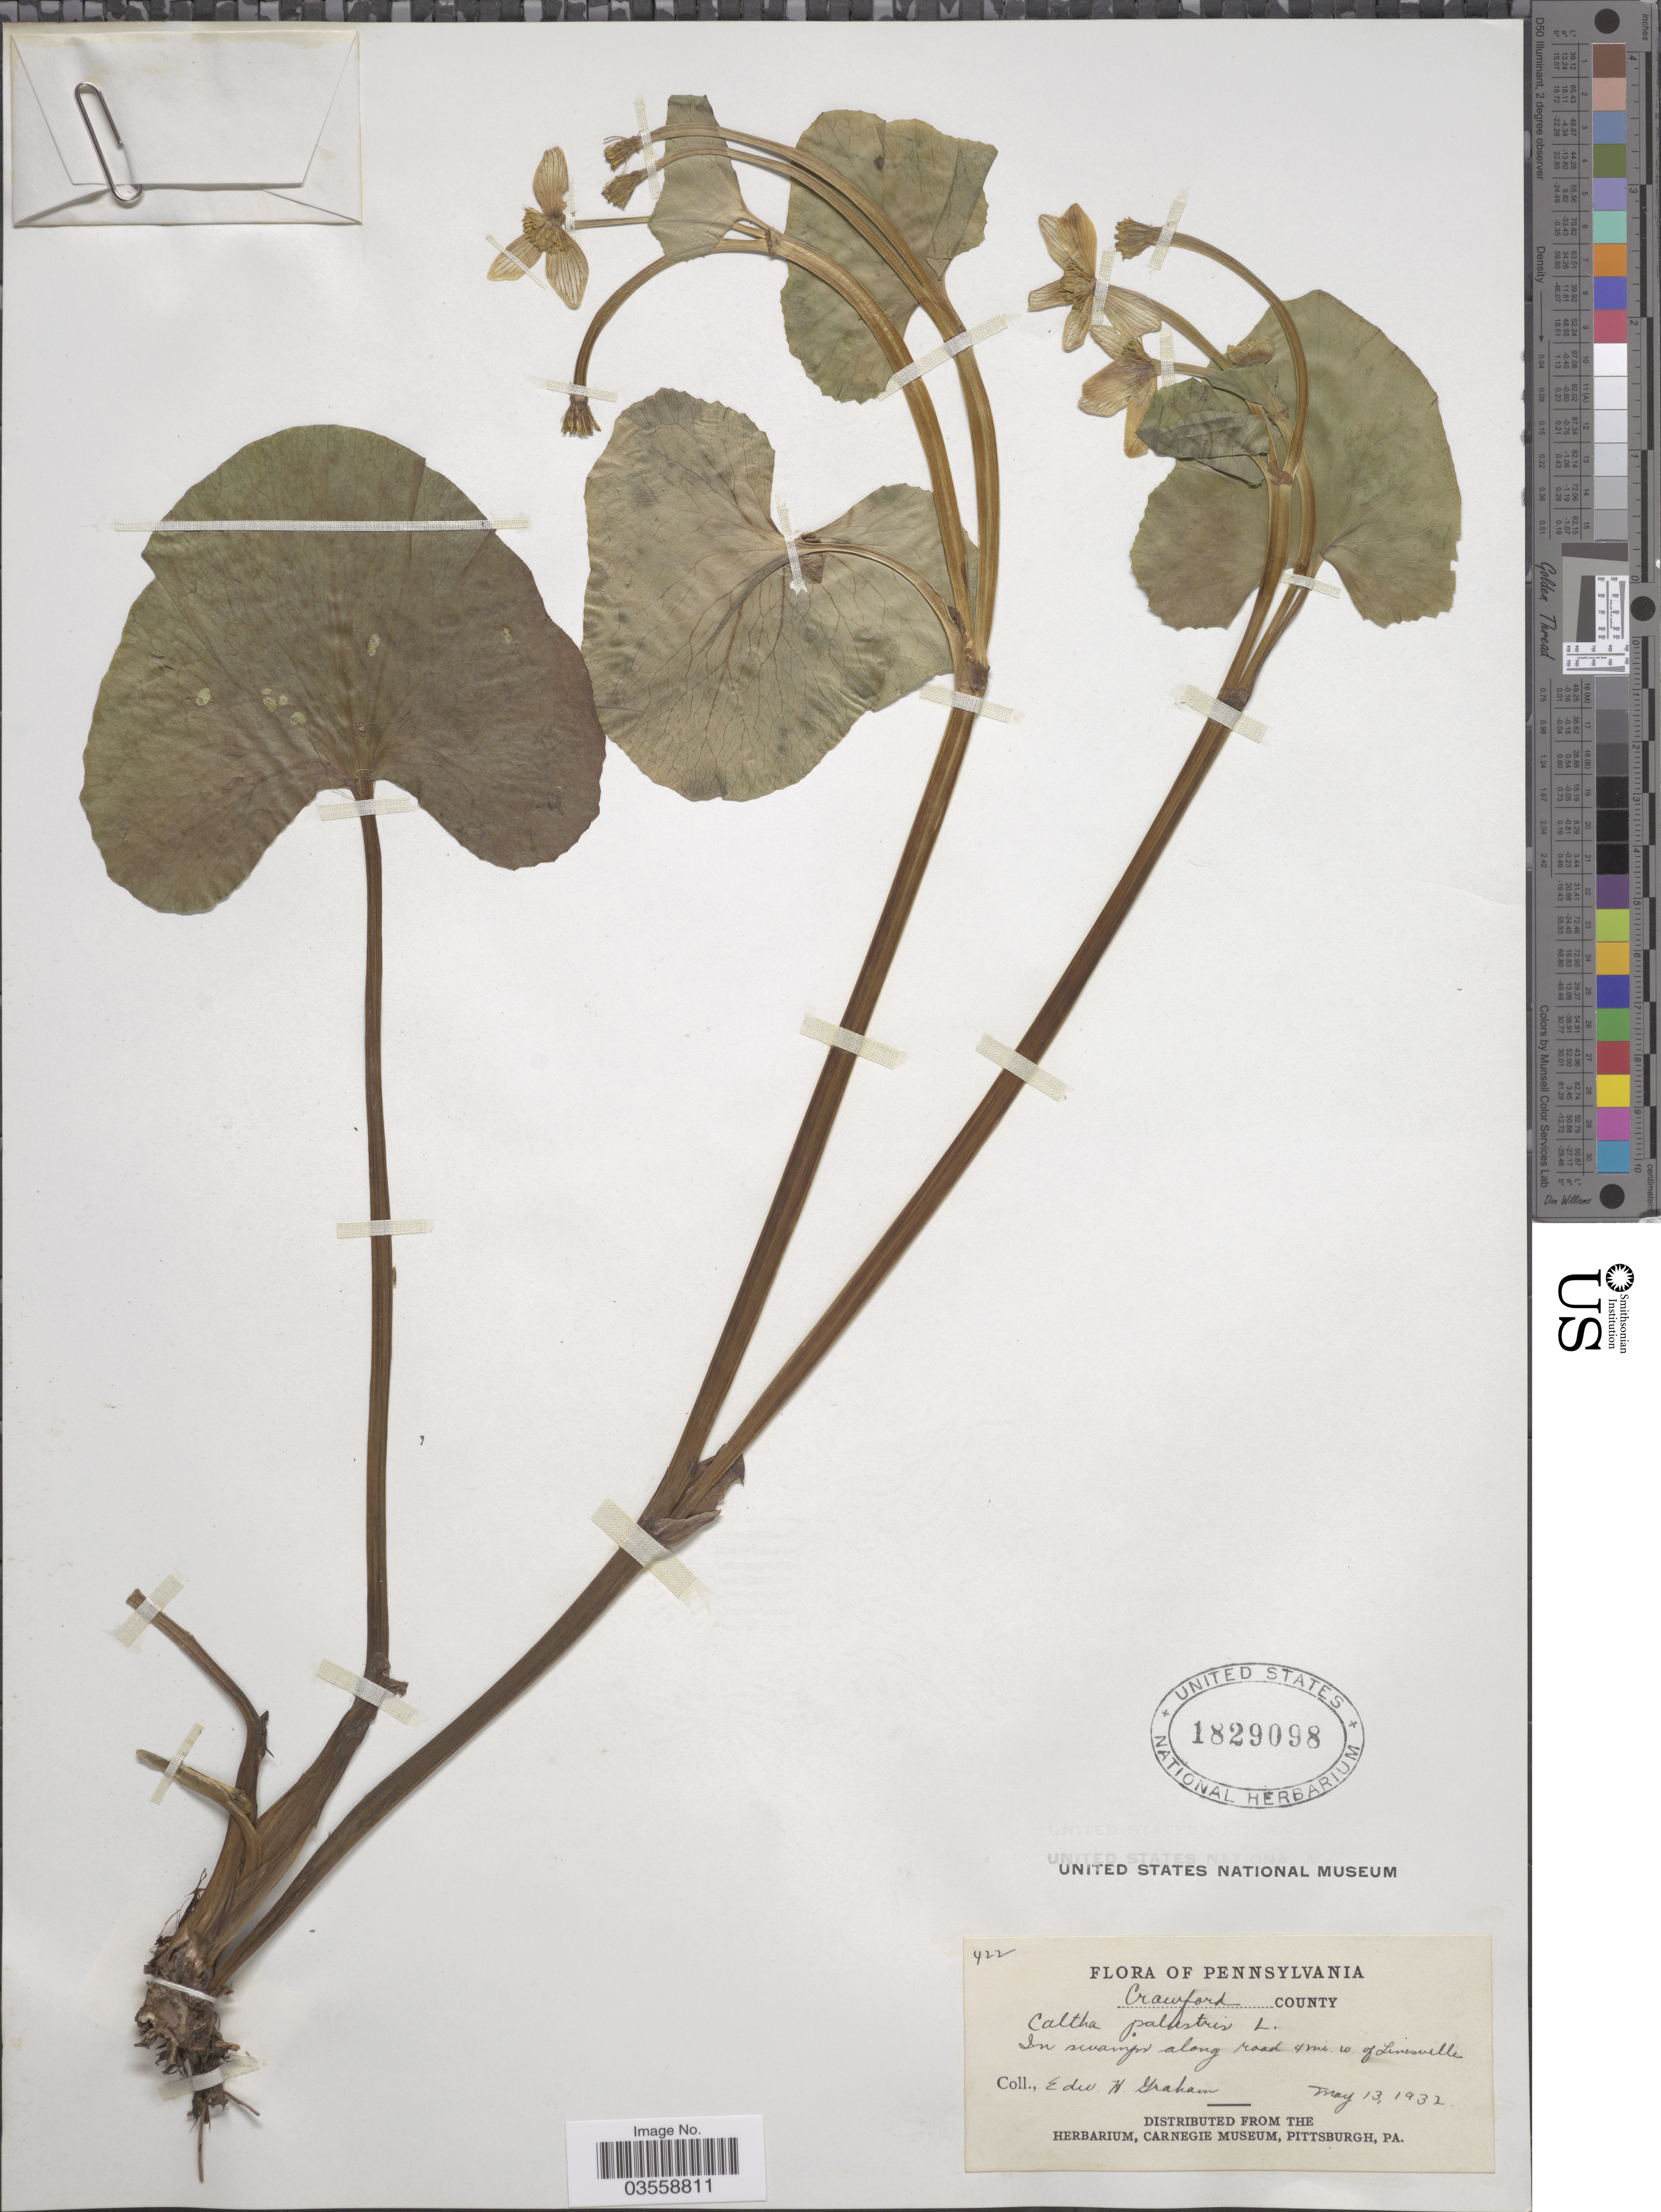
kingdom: Plantae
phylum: Tracheophyta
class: Magnoliopsida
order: Ranunculales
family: Ranunculaceae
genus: Caltha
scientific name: Caltha palustris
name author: L.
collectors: E. H. Graham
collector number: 422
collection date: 1932-05-13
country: United States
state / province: Pennsylvania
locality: Crawford County. In swamps along road 4 mi. w. of Linesville.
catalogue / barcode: US 1829098